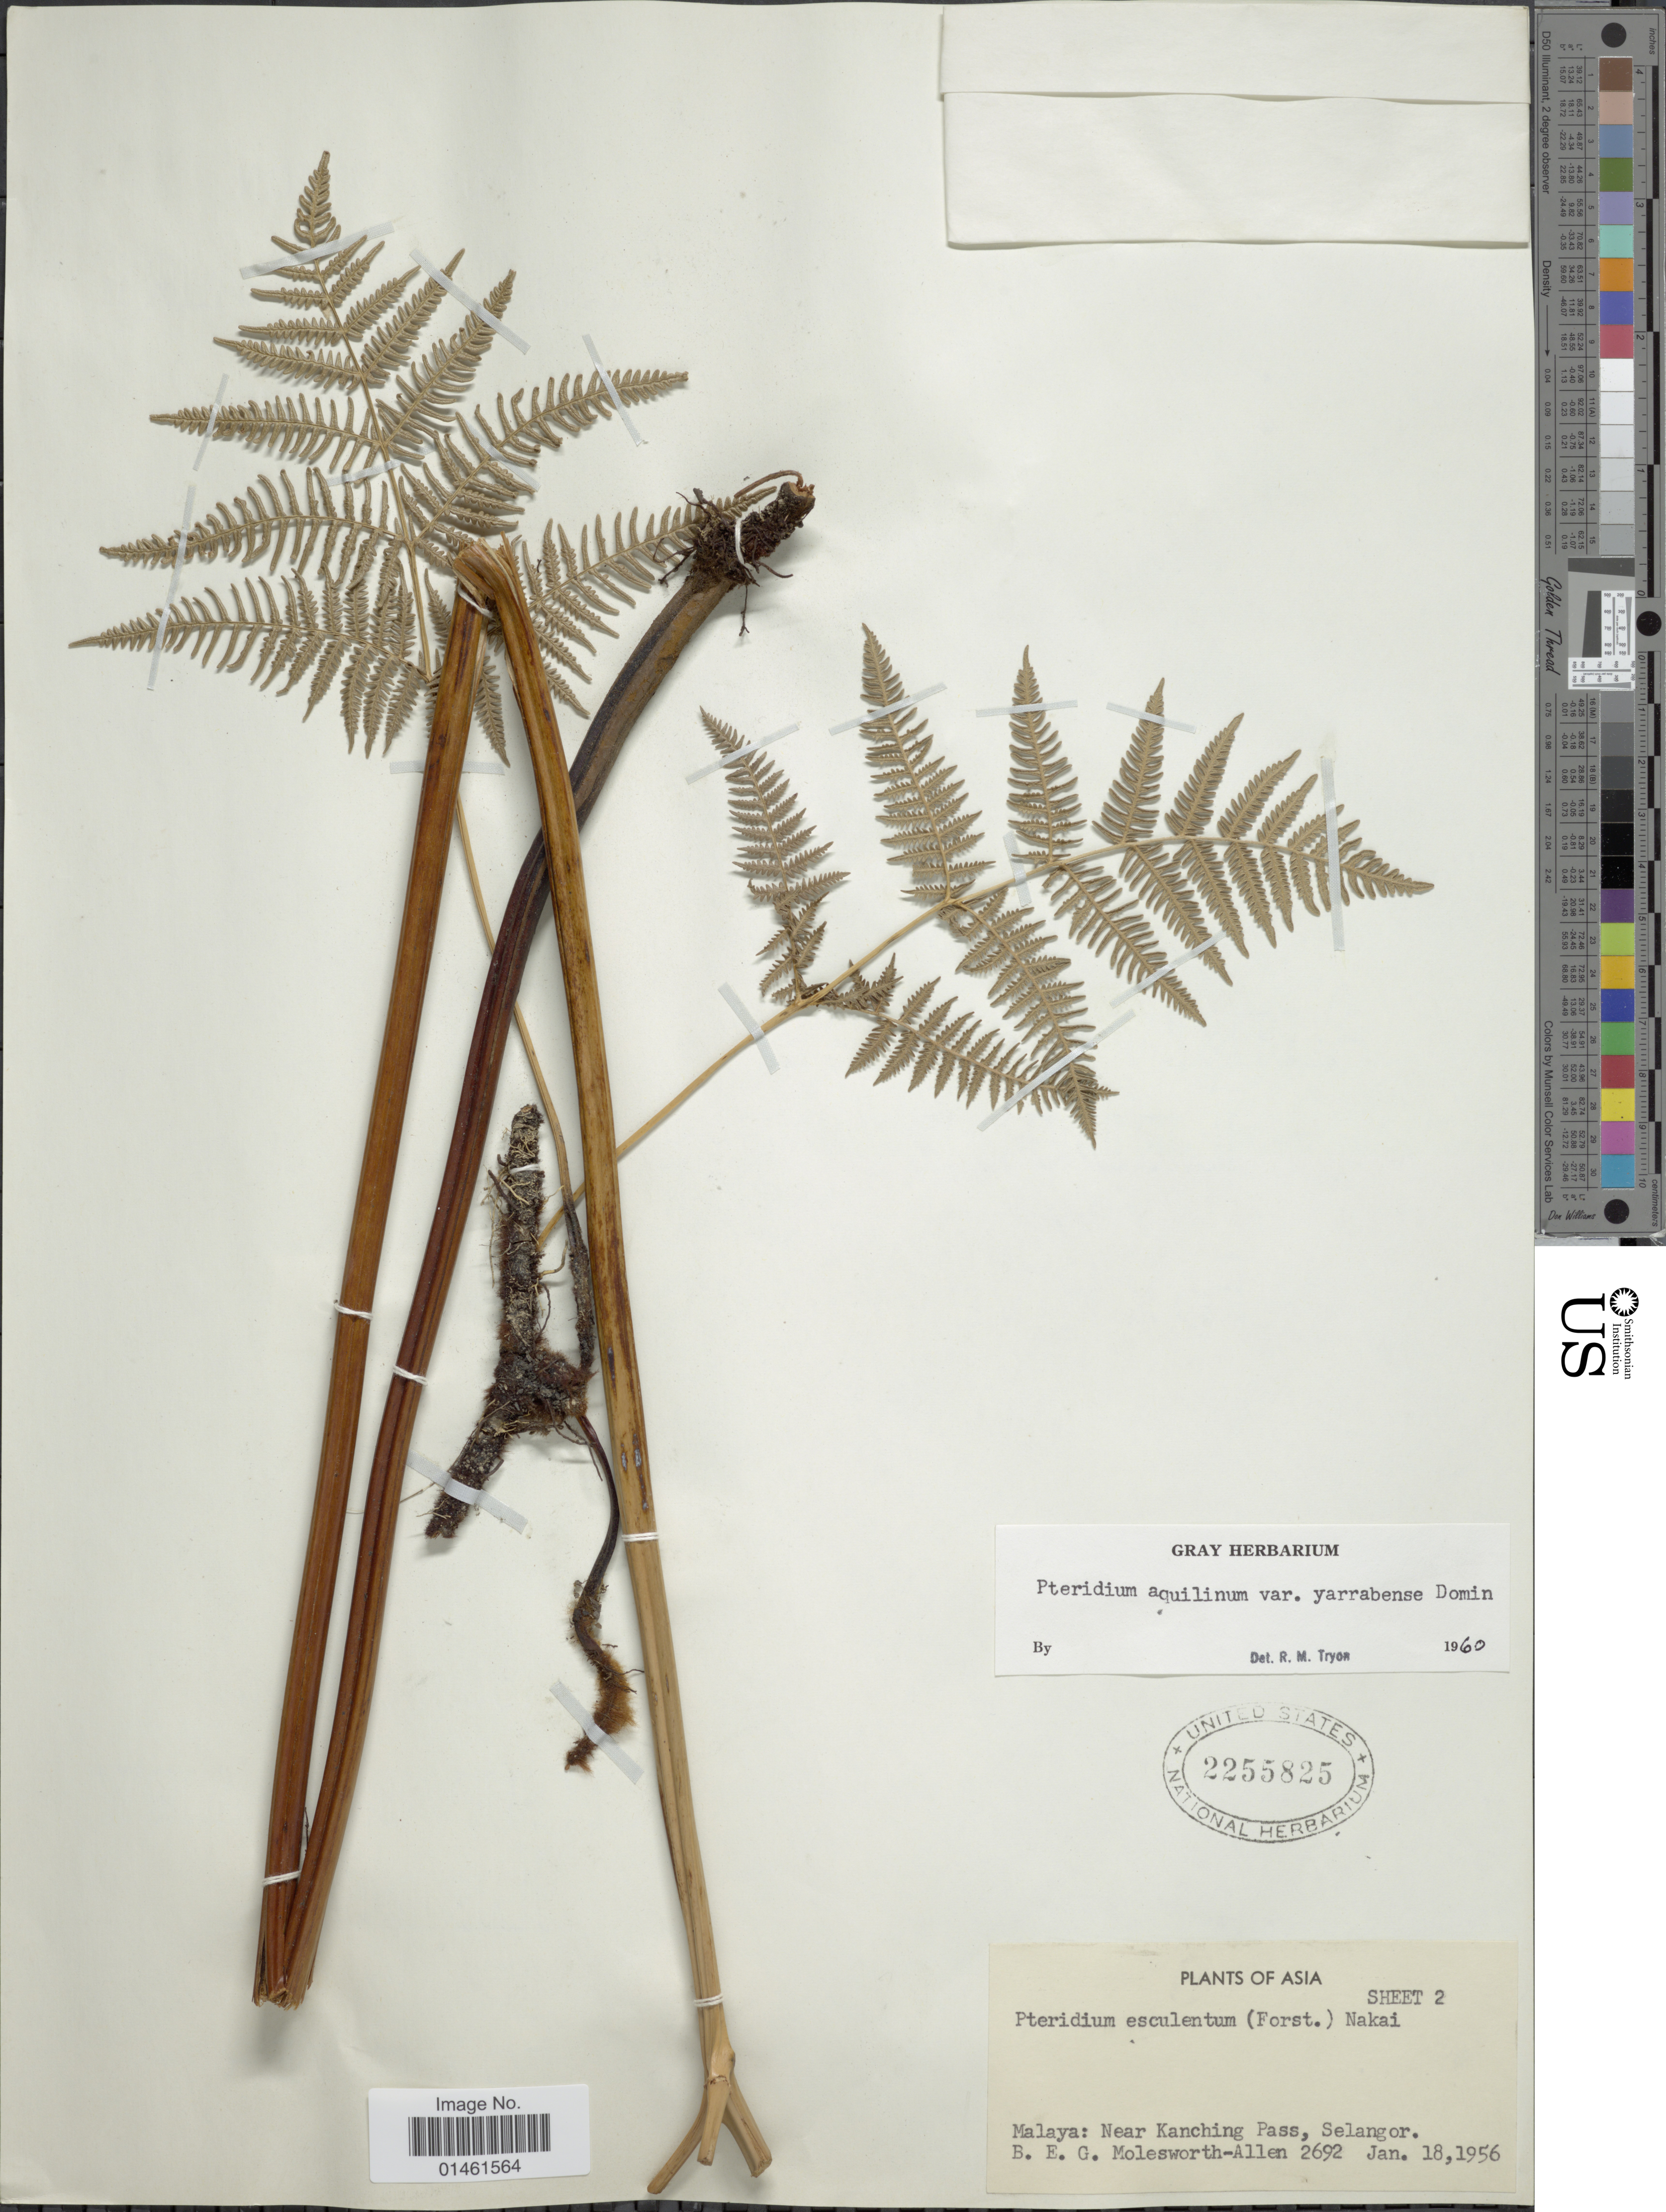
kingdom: Plantae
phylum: Tracheophyta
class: Polypodiopsida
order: Polypodiales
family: Dennstaedtiaceae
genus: Pteridium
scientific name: Pteridium aquilinum var. yarrabense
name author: Domin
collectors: B. E. G. Molesworth-Allen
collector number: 2692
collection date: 1956-01-18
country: Malaysia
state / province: Selangor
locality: Malaya: near Kanching Pass, Selangor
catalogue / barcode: US 2255825